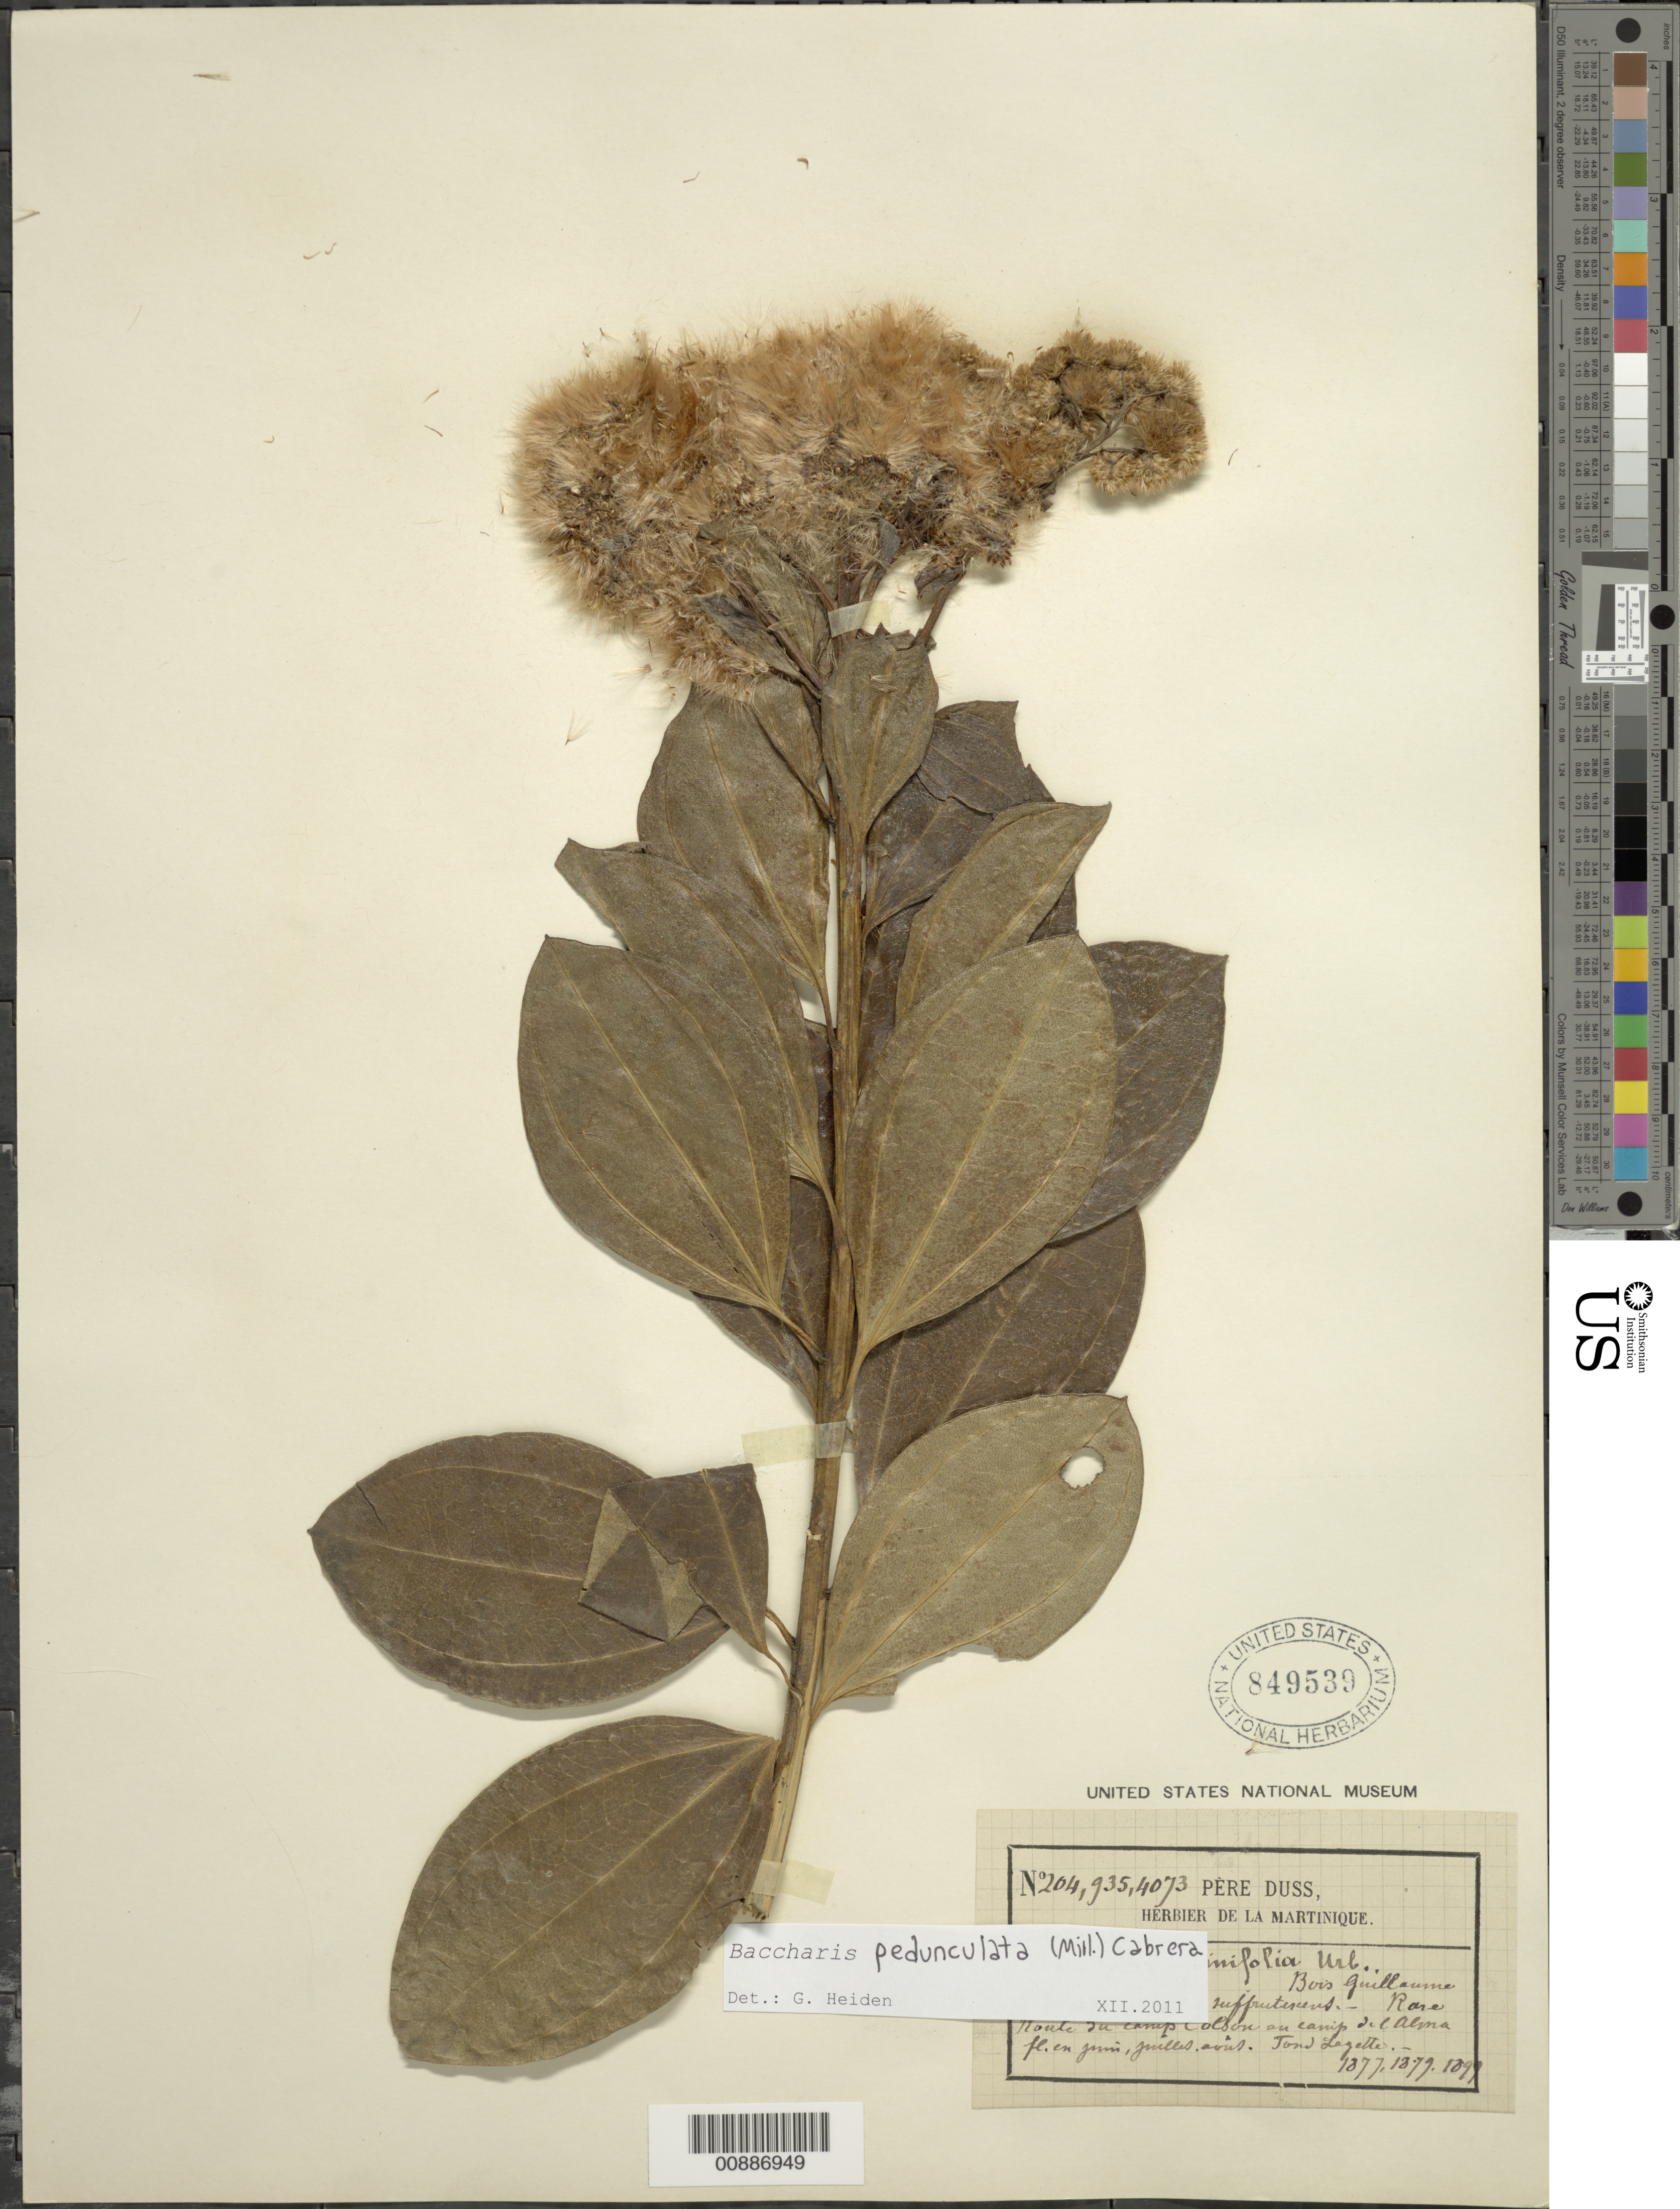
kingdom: Plantae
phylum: Tracheophyta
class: Magnoliopsida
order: Asterales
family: Asteraceae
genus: Baccharis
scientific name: Baccharis pedunculata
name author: (Mill.) Cabrera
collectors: Père Duss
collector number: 204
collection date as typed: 1877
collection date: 1877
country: Martinique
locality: Route du camp Cocoon (sp?) au camp de l'Alma. Fond Lagette.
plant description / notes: Only one specimen on sheet, but three Coll. Nos. (204, 935, 4073) and three yrs. (1877, 1879, 1899) given.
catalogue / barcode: US 849539